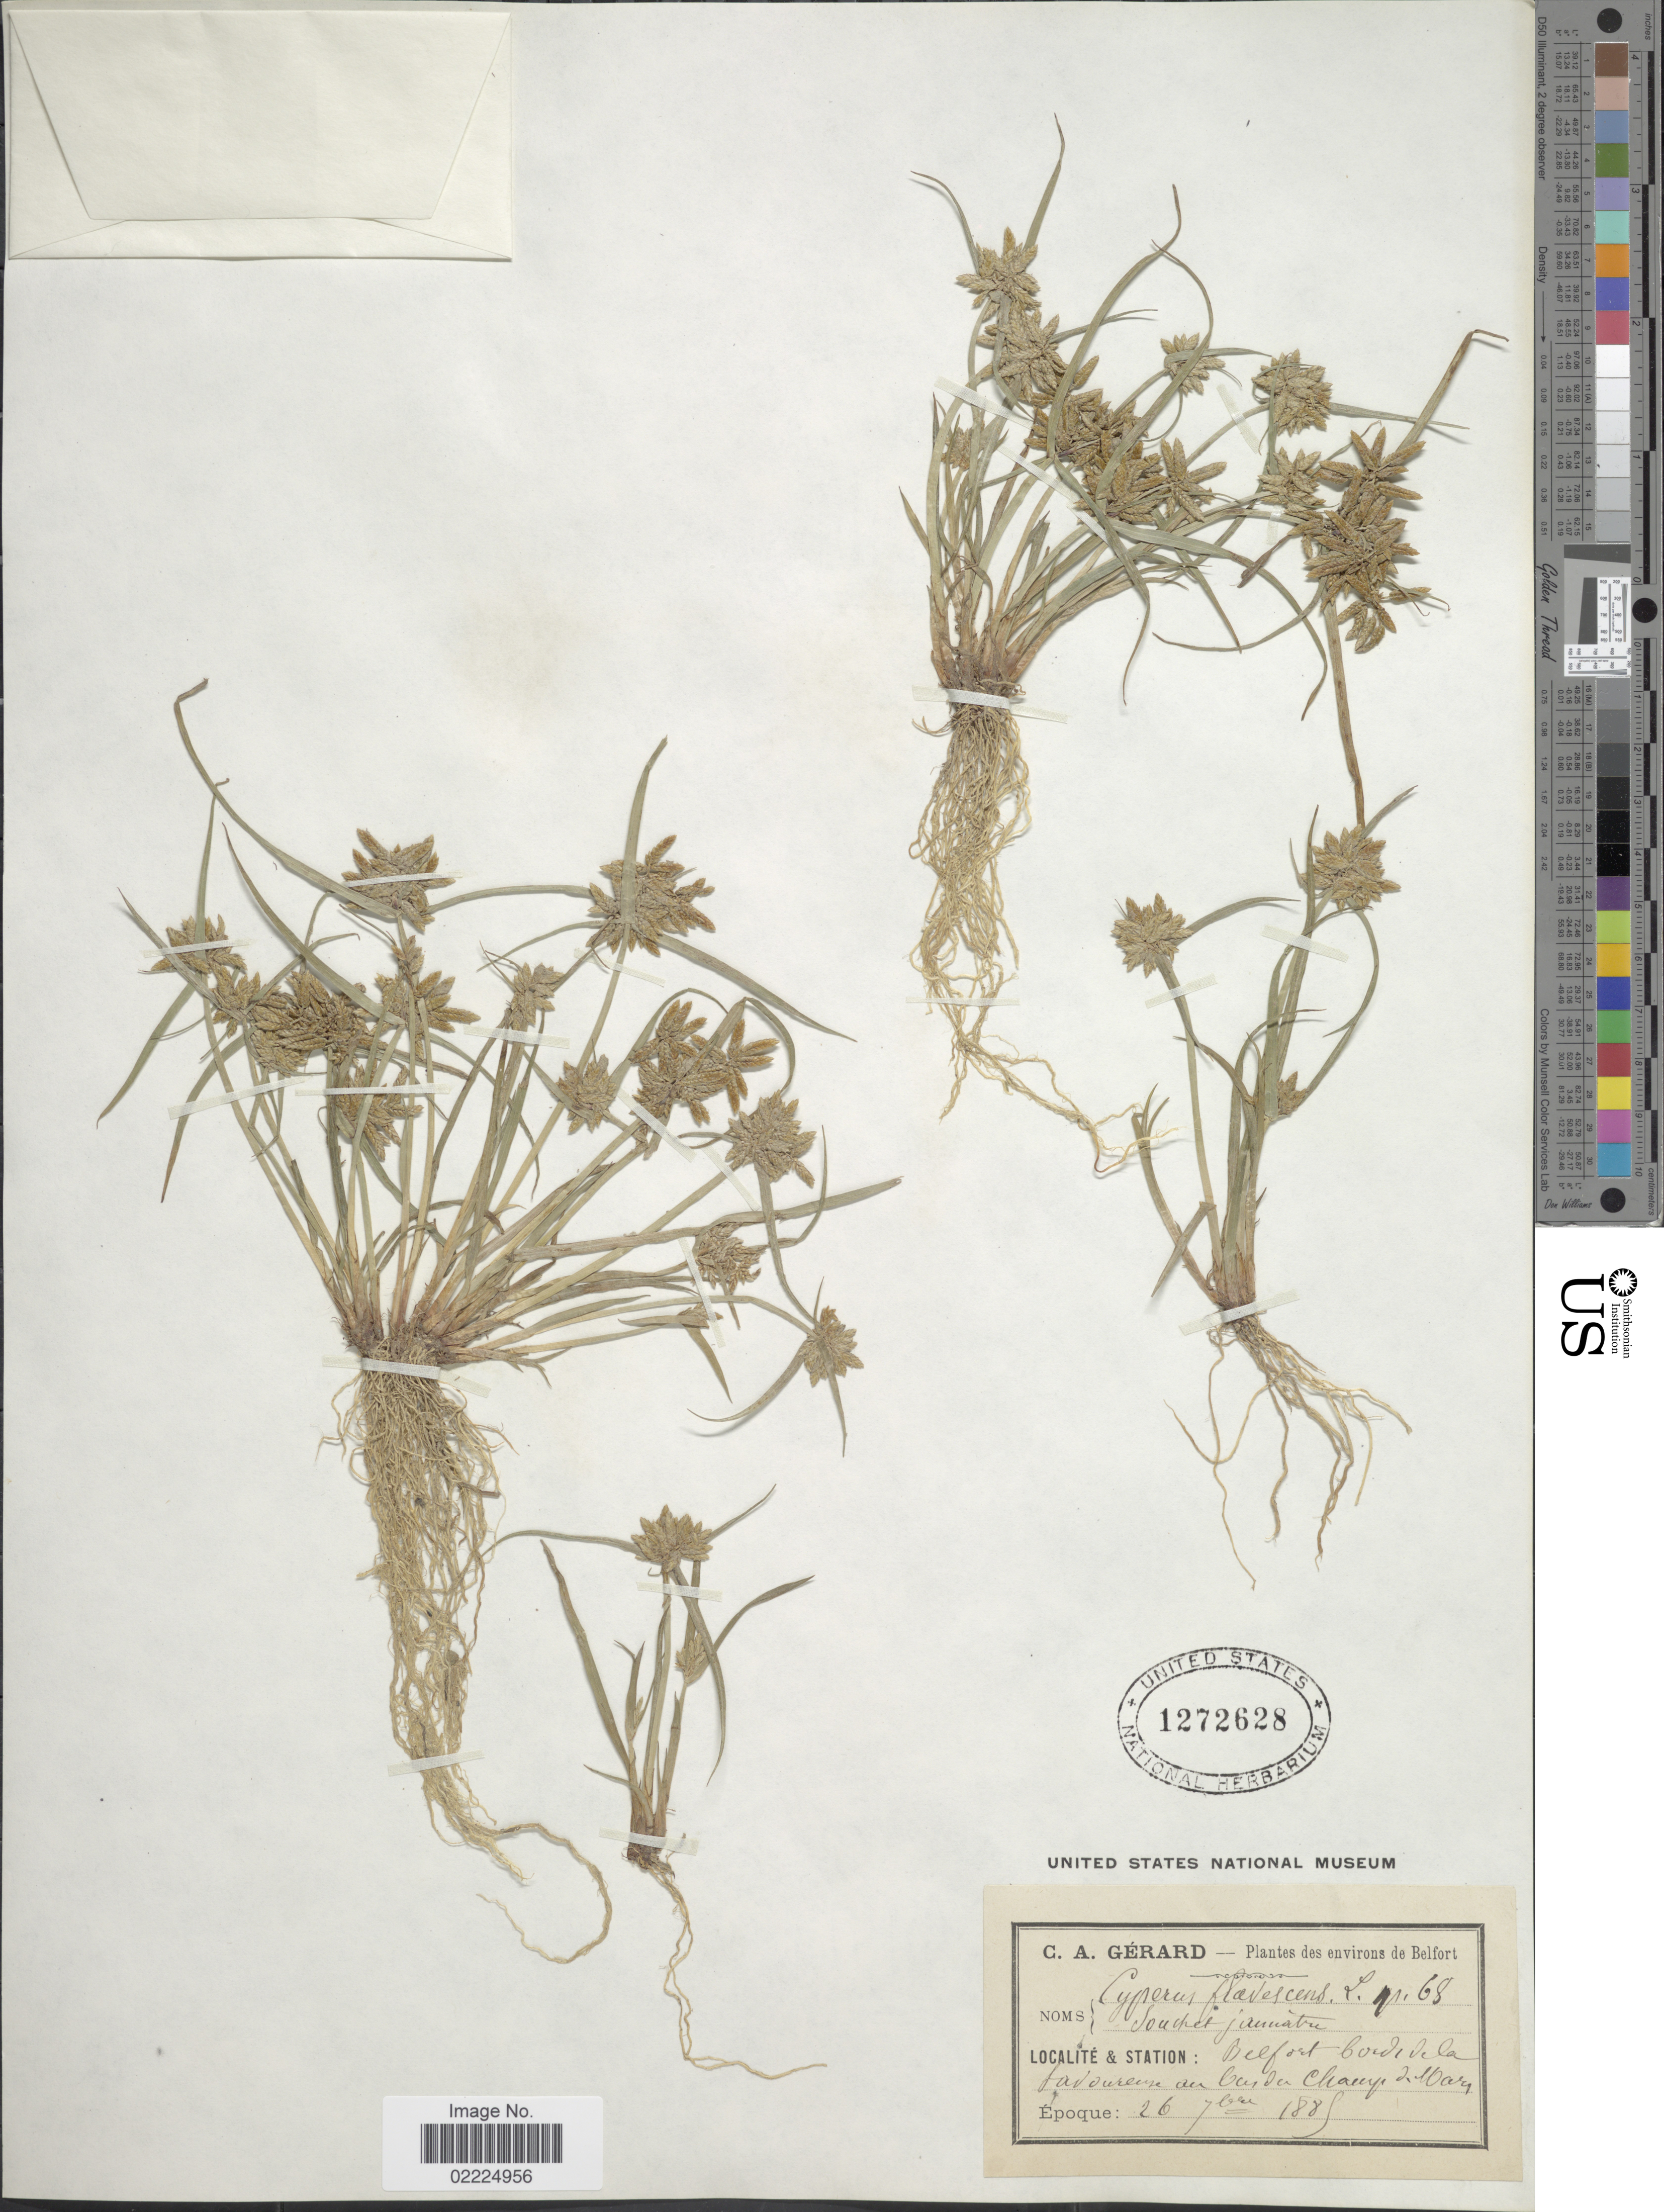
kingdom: Plantae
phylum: Tracheophyta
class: Liliopsida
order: Poales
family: Cyperaceae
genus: Cyperus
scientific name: Cyperus flavescens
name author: L.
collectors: C. Gerard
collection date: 1889-09-26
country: France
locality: Belfort bord de la [illegible text] an bord du Champ[interpreted]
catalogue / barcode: US 1272628